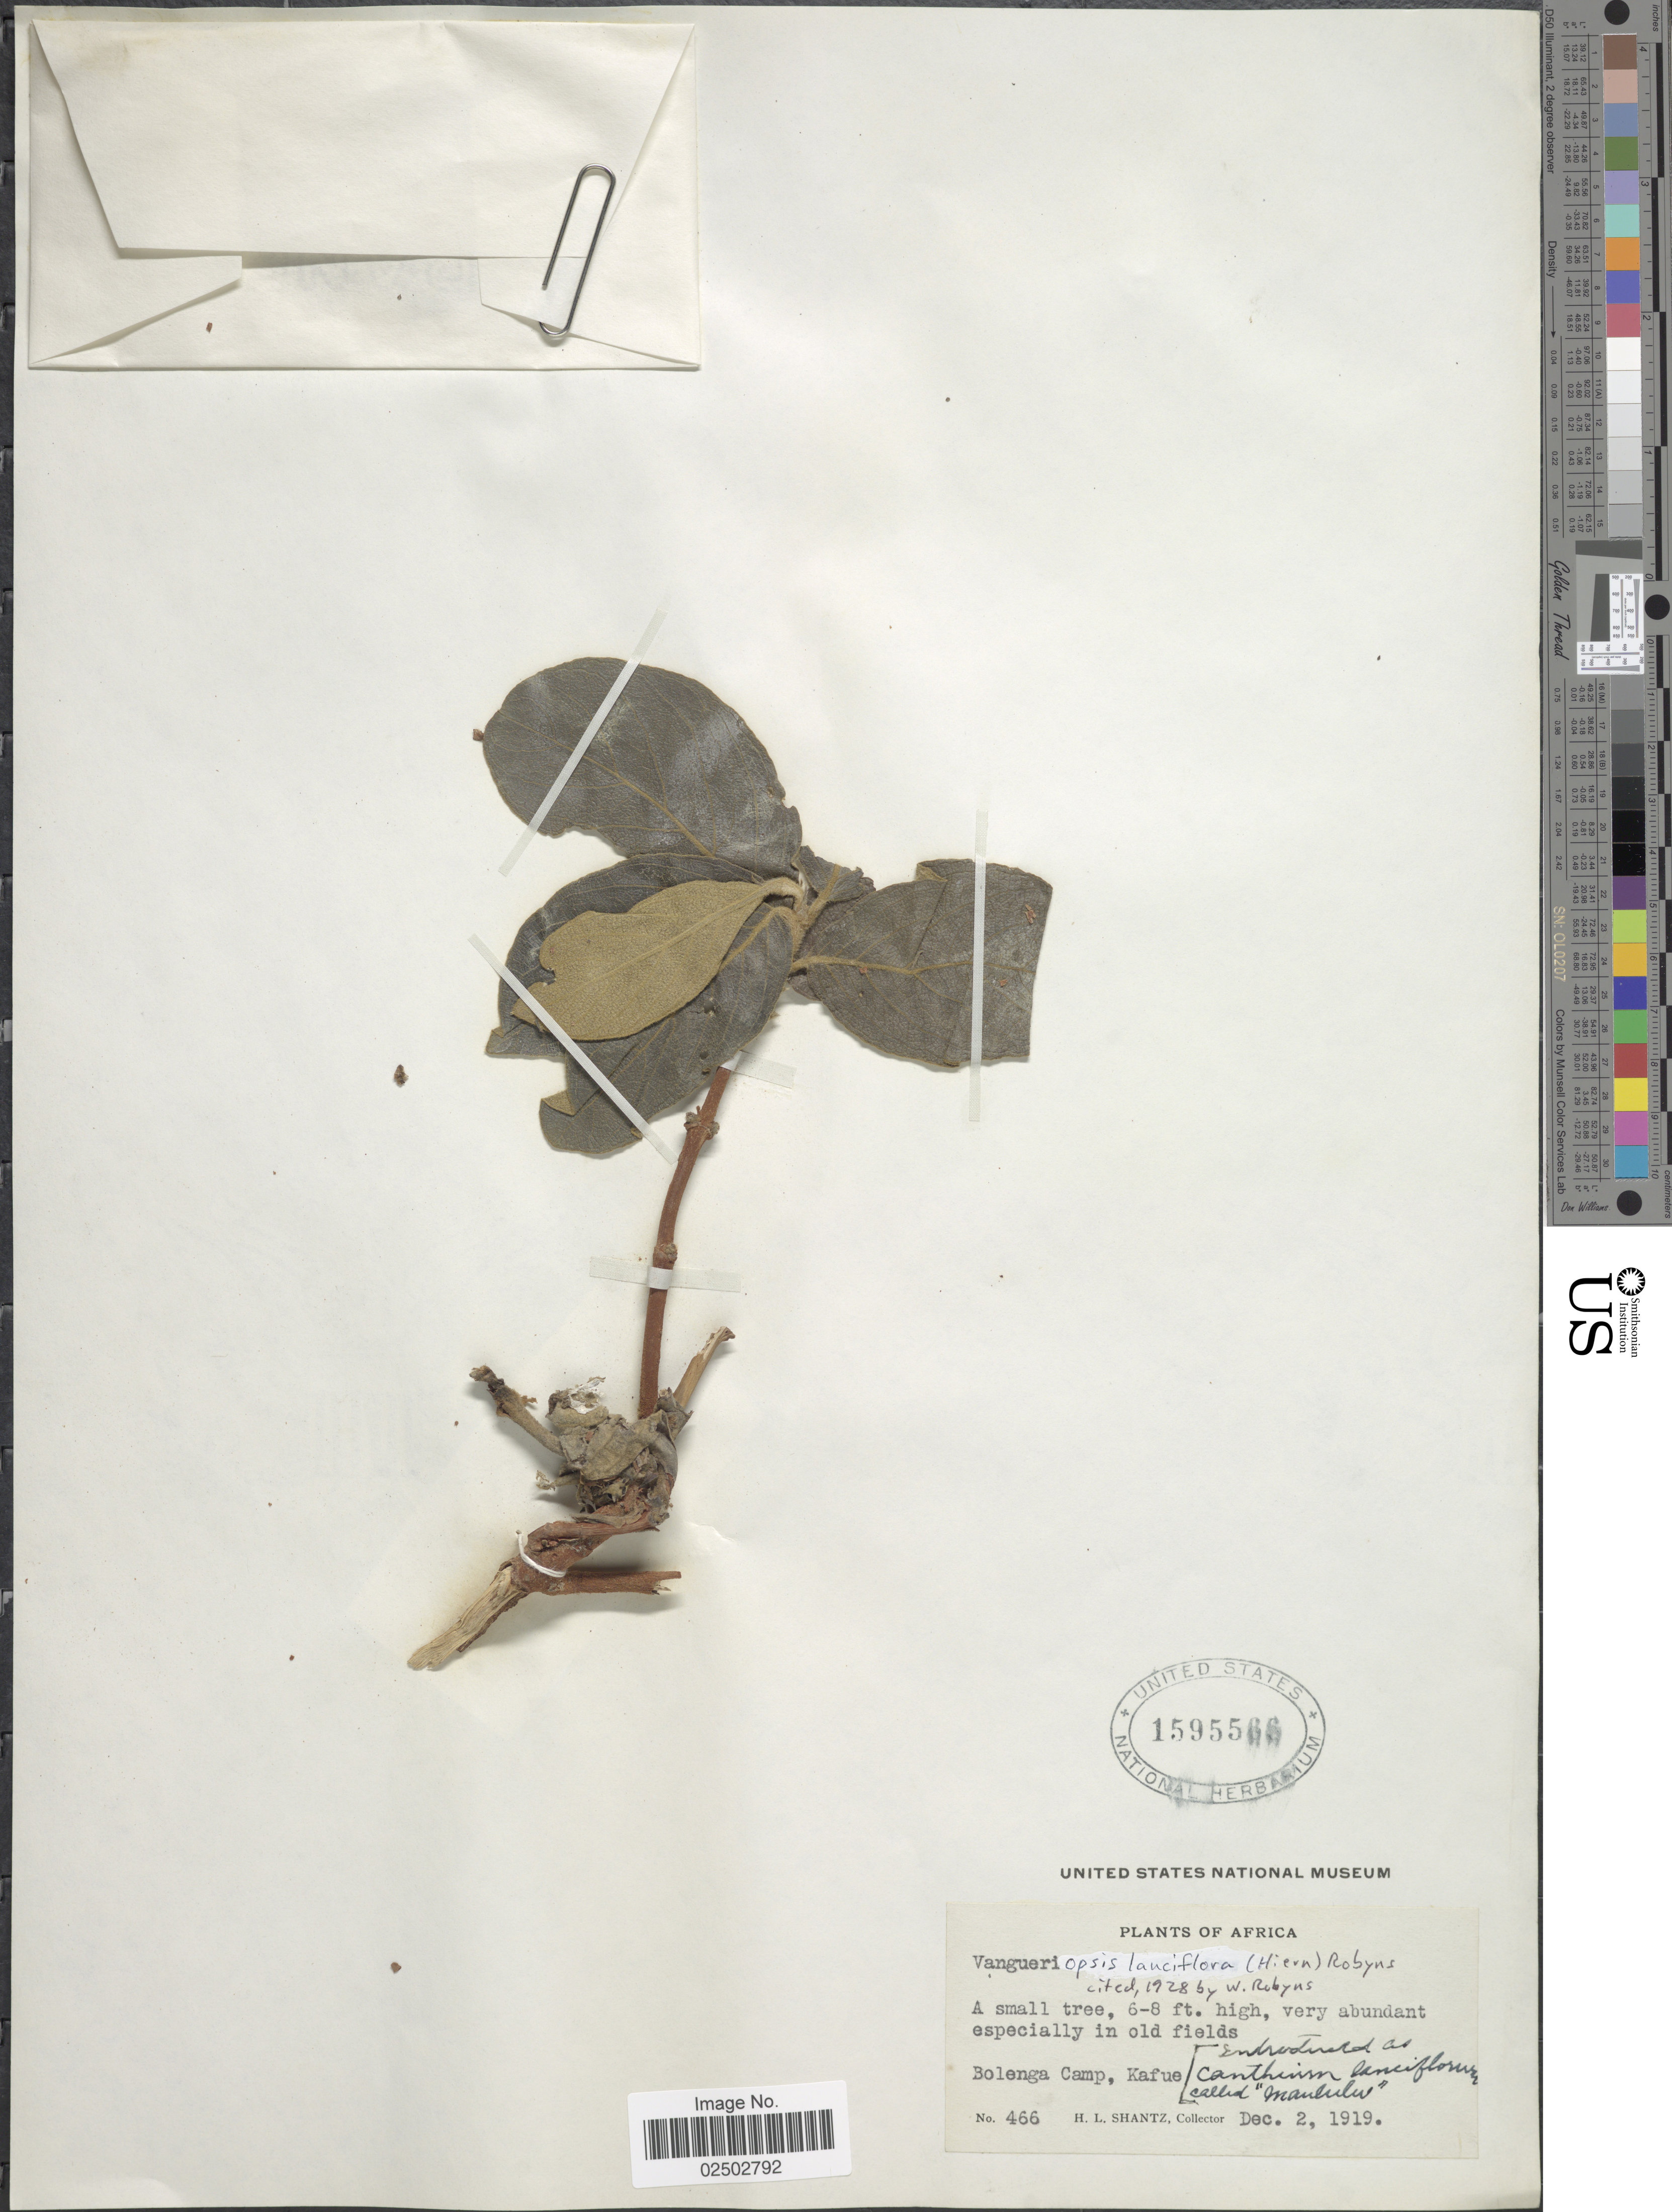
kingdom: Plantae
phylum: Tracheophyta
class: Magnoliopsida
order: Gentianales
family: Rubiaceae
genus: Vangueriopsis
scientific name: Vangueriopsis lanciflora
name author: (Hiern) Robyns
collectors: H. Shantz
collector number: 466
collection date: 1919-12-02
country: Zambia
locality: Africa, Bolenga Camp, Kafue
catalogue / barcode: US 1595566